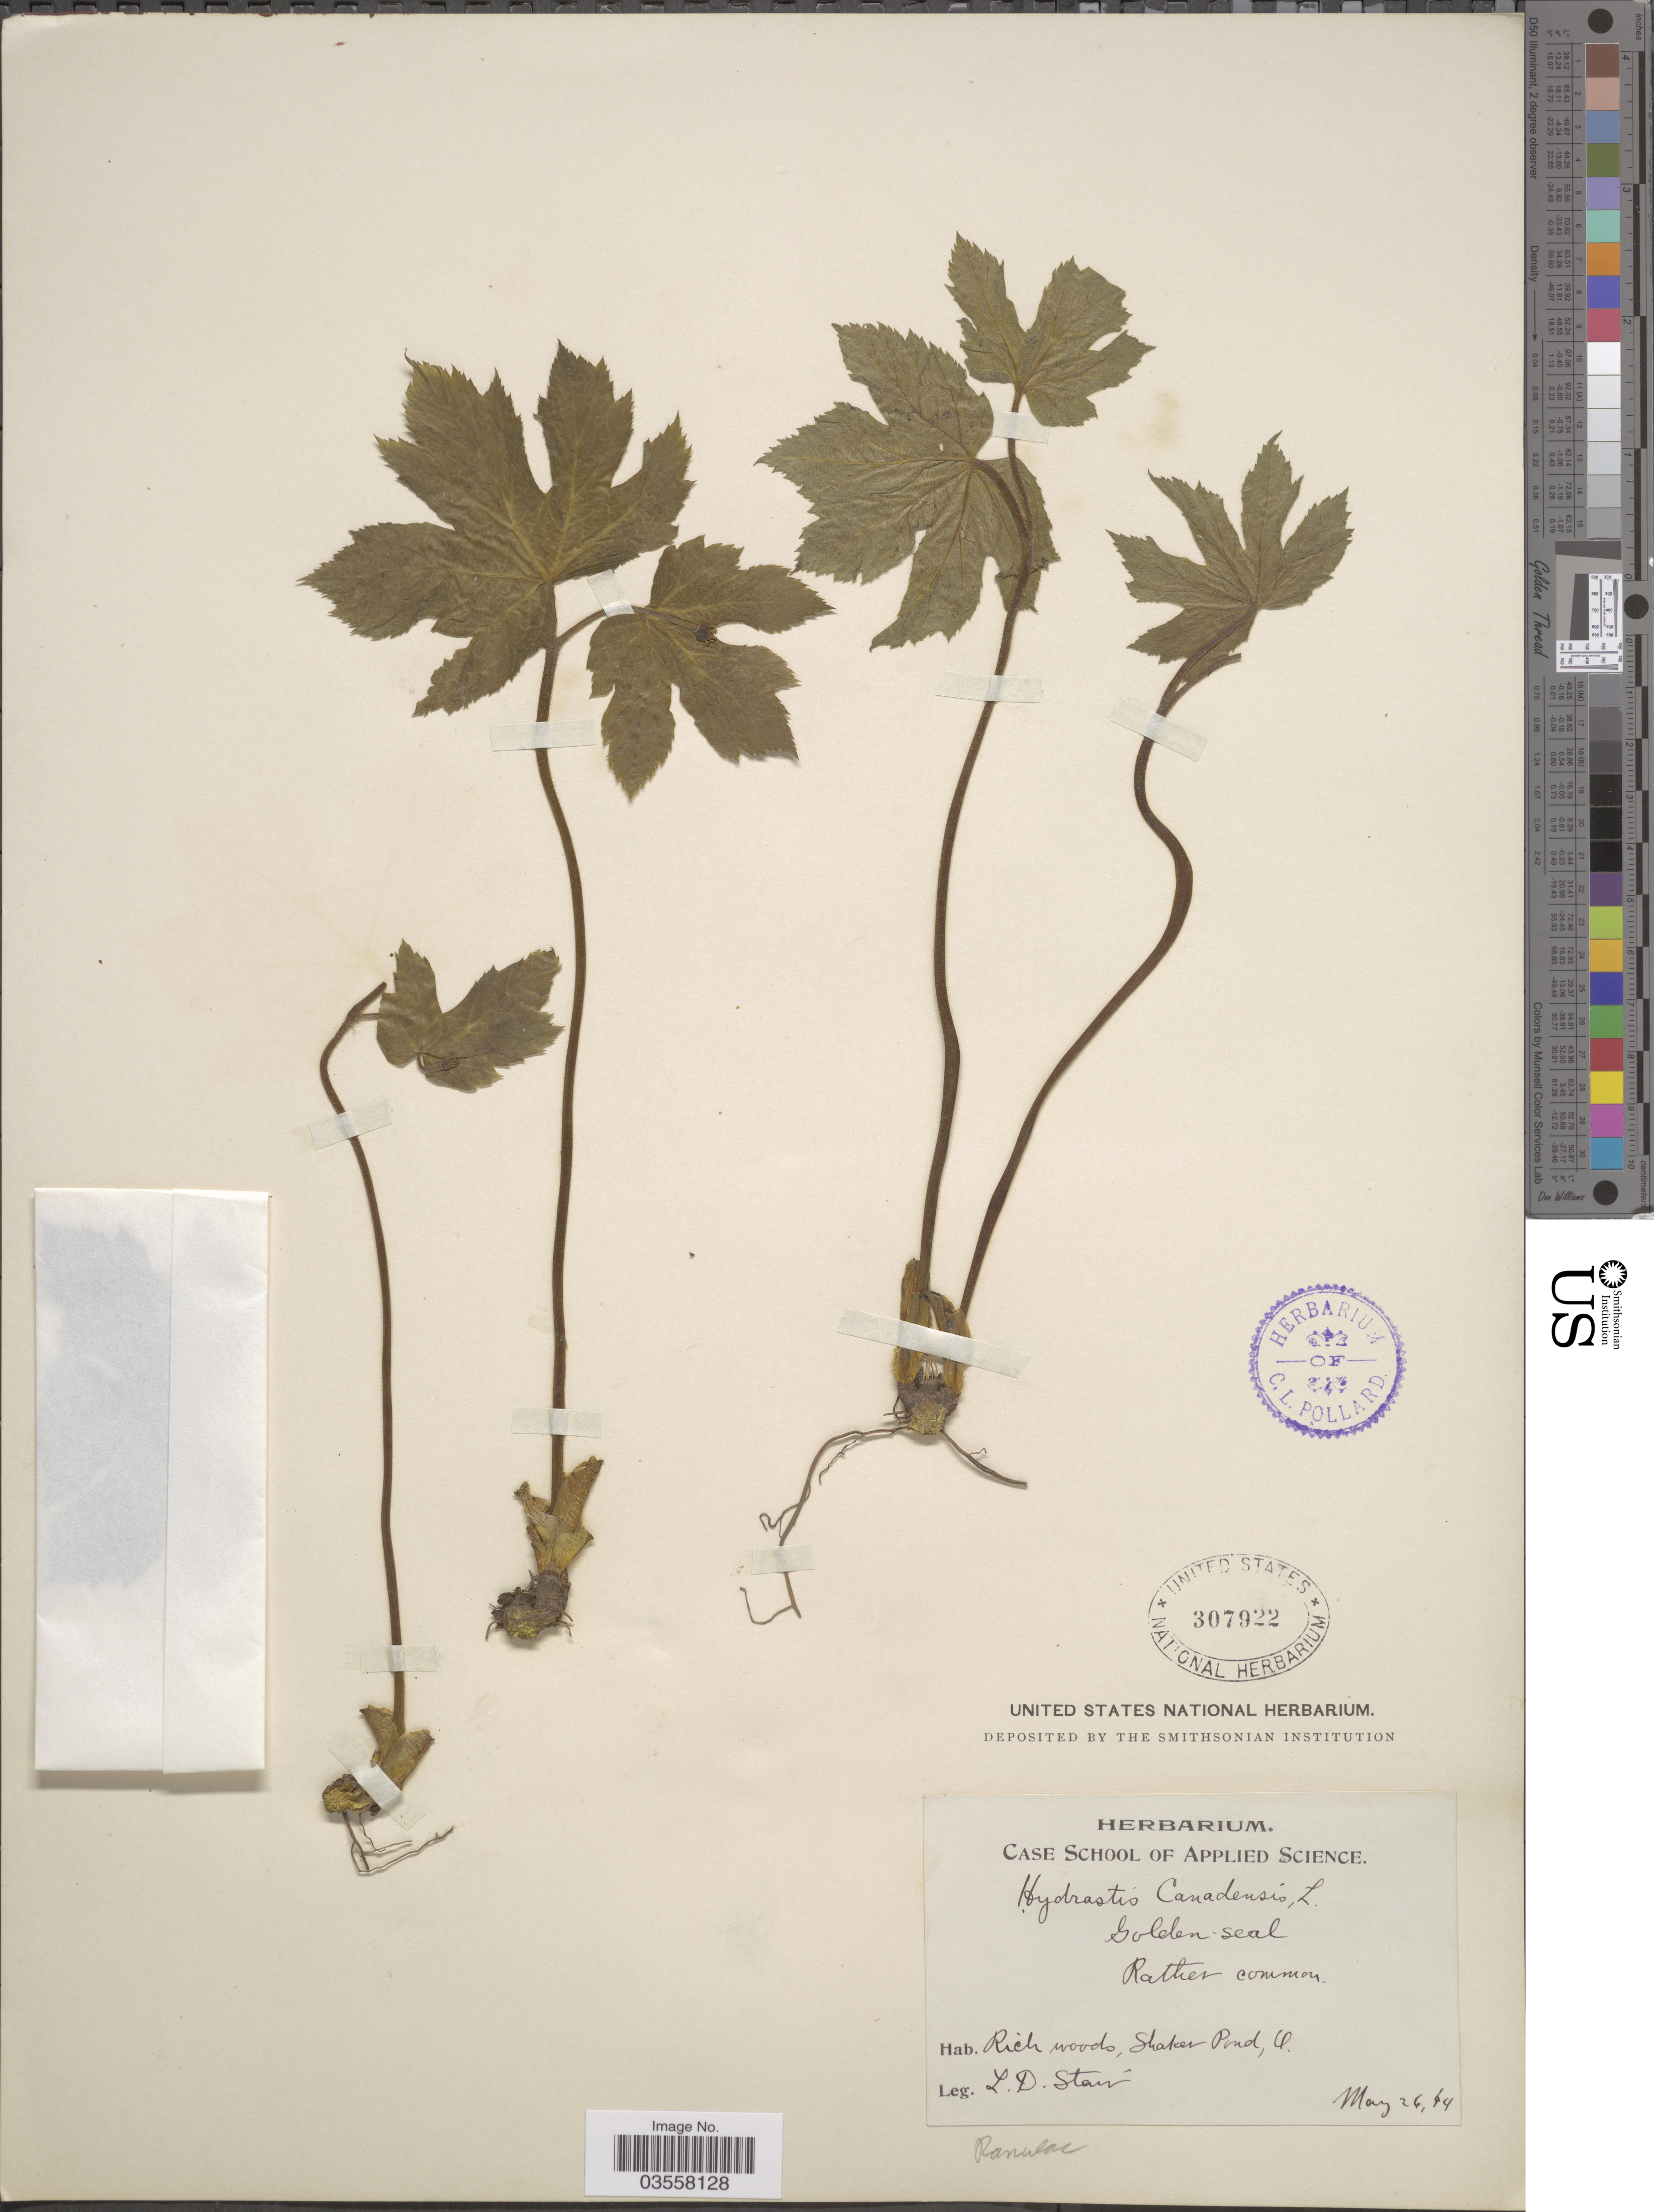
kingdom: Plantae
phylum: Tracheophyta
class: Magnoliopsida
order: Ranunculales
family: Ranunculaceae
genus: Hydrastis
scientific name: Hydrastis canadensis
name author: L.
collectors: L. Stair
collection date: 1894-05-26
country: United States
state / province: Ohio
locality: Rich woods, Shaker Pond.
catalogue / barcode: US 307922